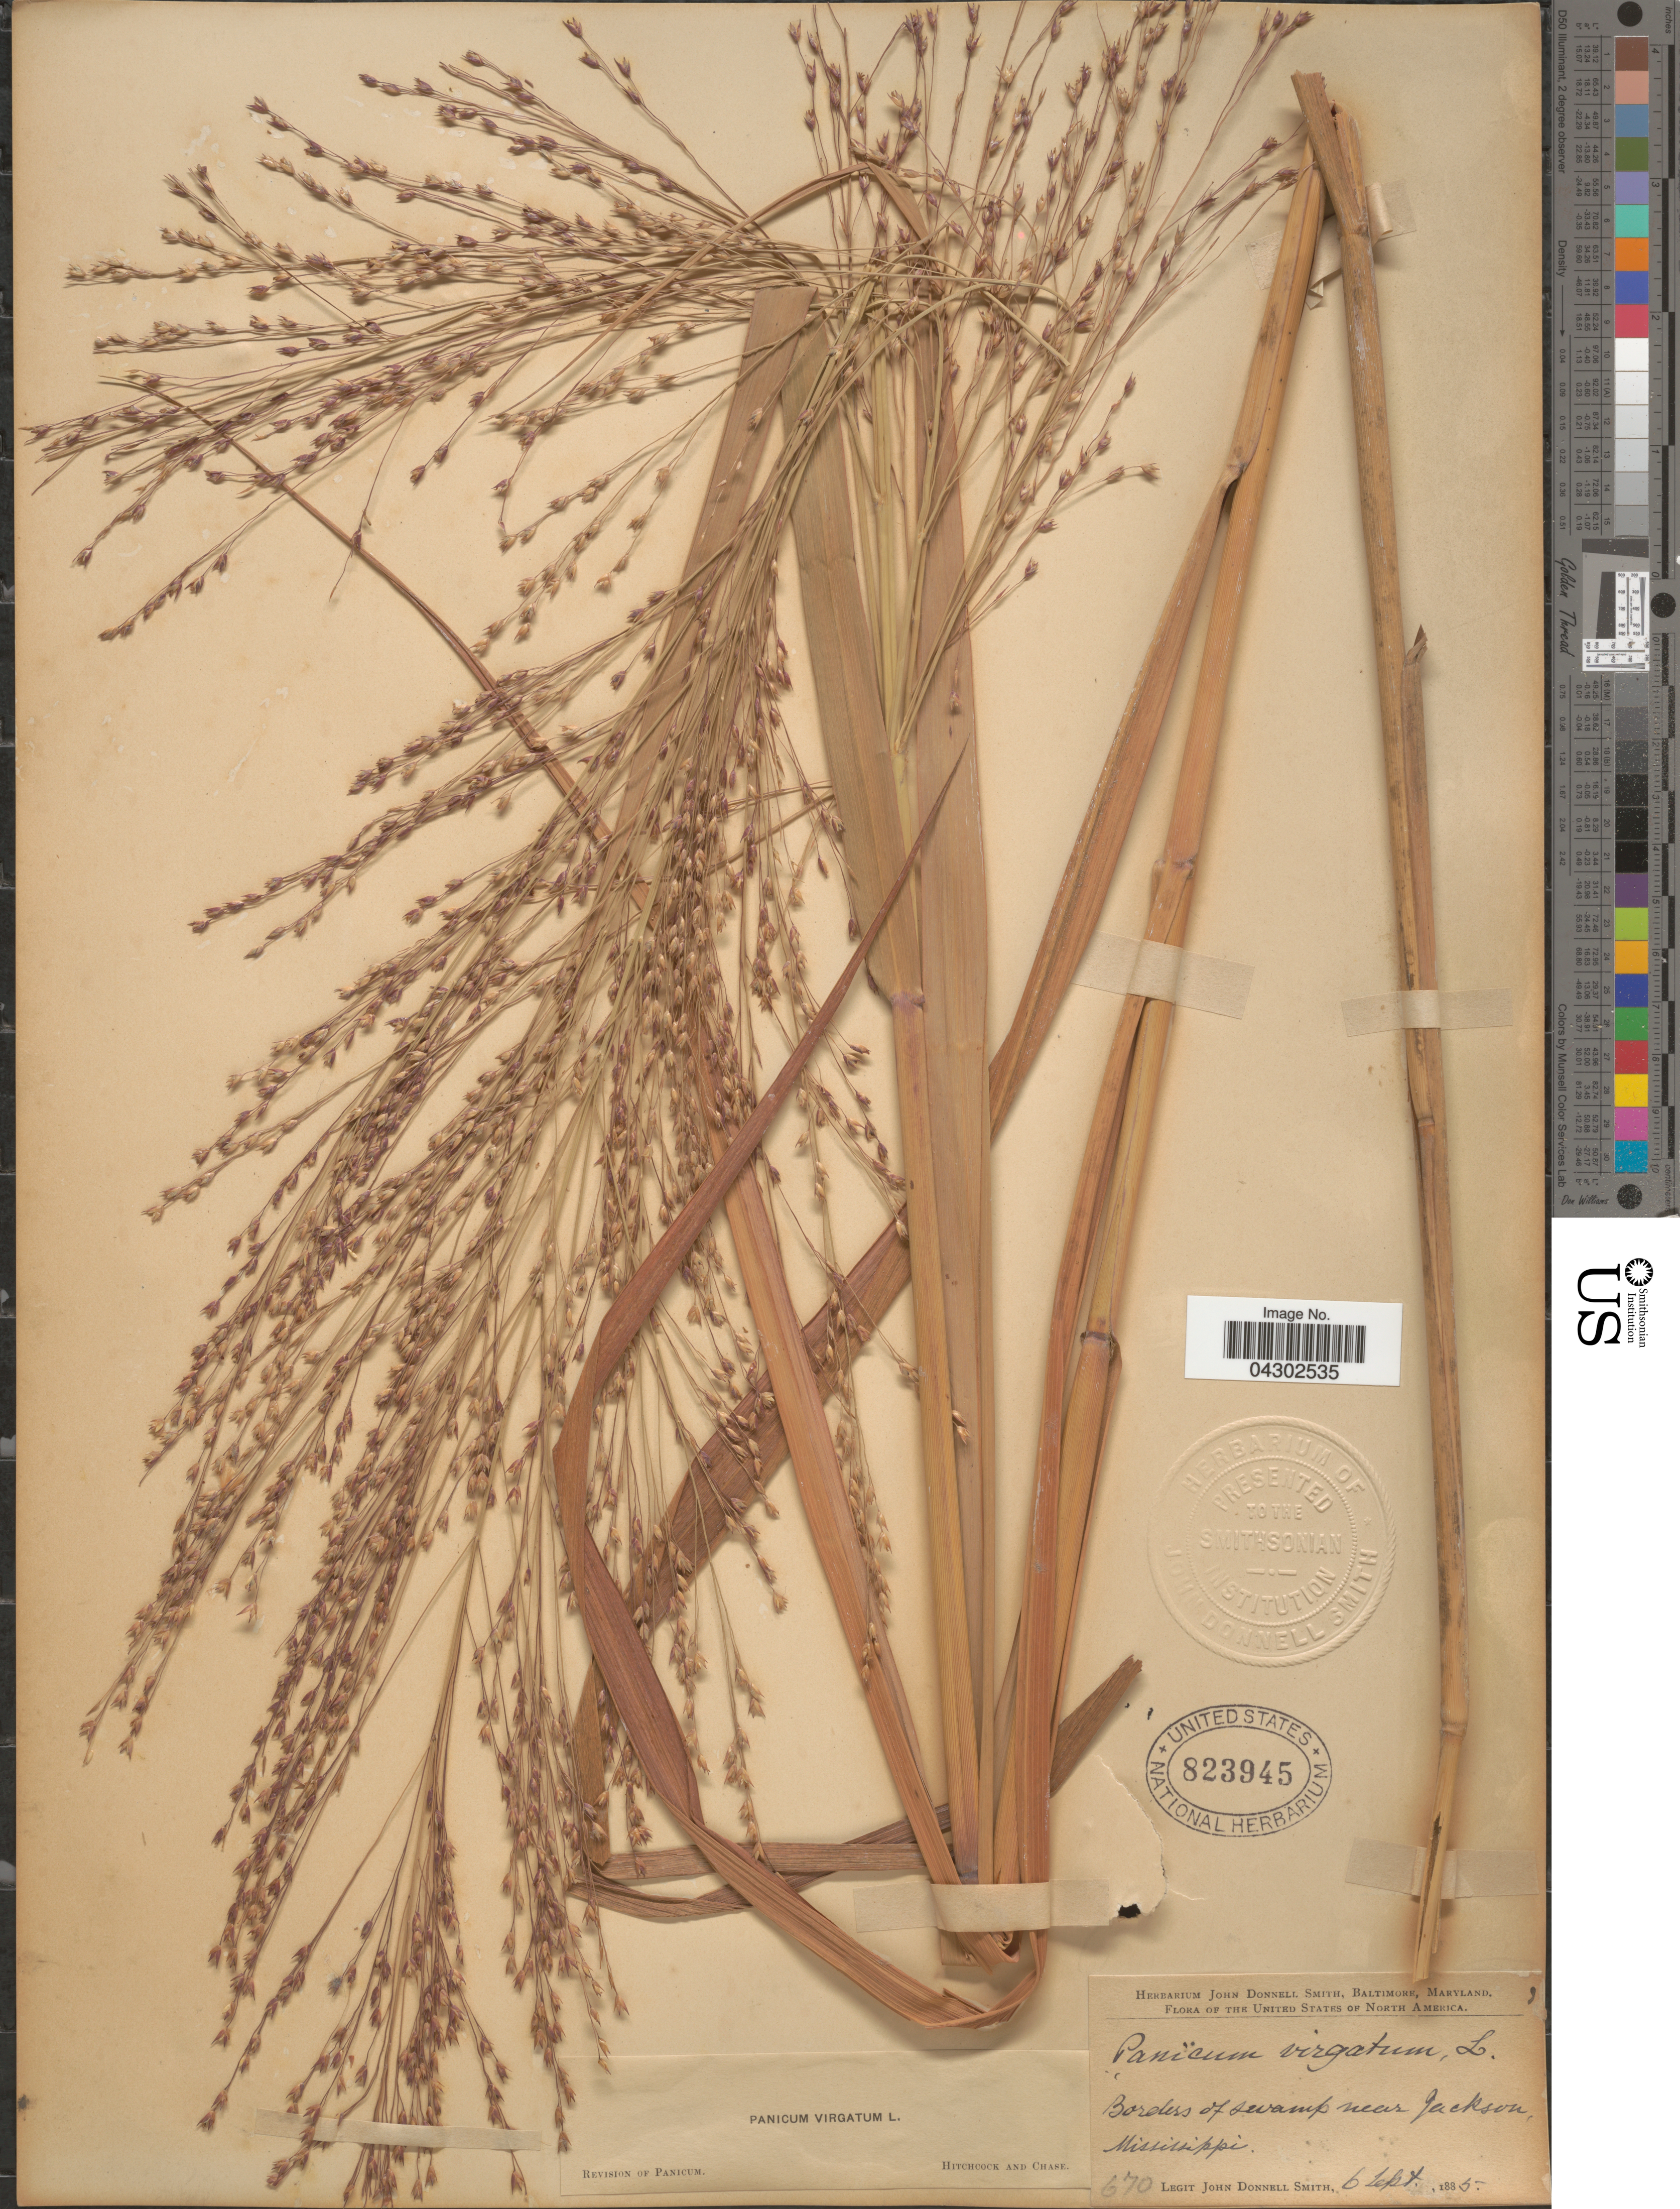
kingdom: Plantae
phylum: Tracheophyta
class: Liliopsida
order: Poales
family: Poaceae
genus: Panicum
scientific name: Panicum virgatum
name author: L.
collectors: J. Donnell Smith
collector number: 670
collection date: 1885-09-06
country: United States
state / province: Mississippi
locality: Borders of swamp near Jackson.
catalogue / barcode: US 823945